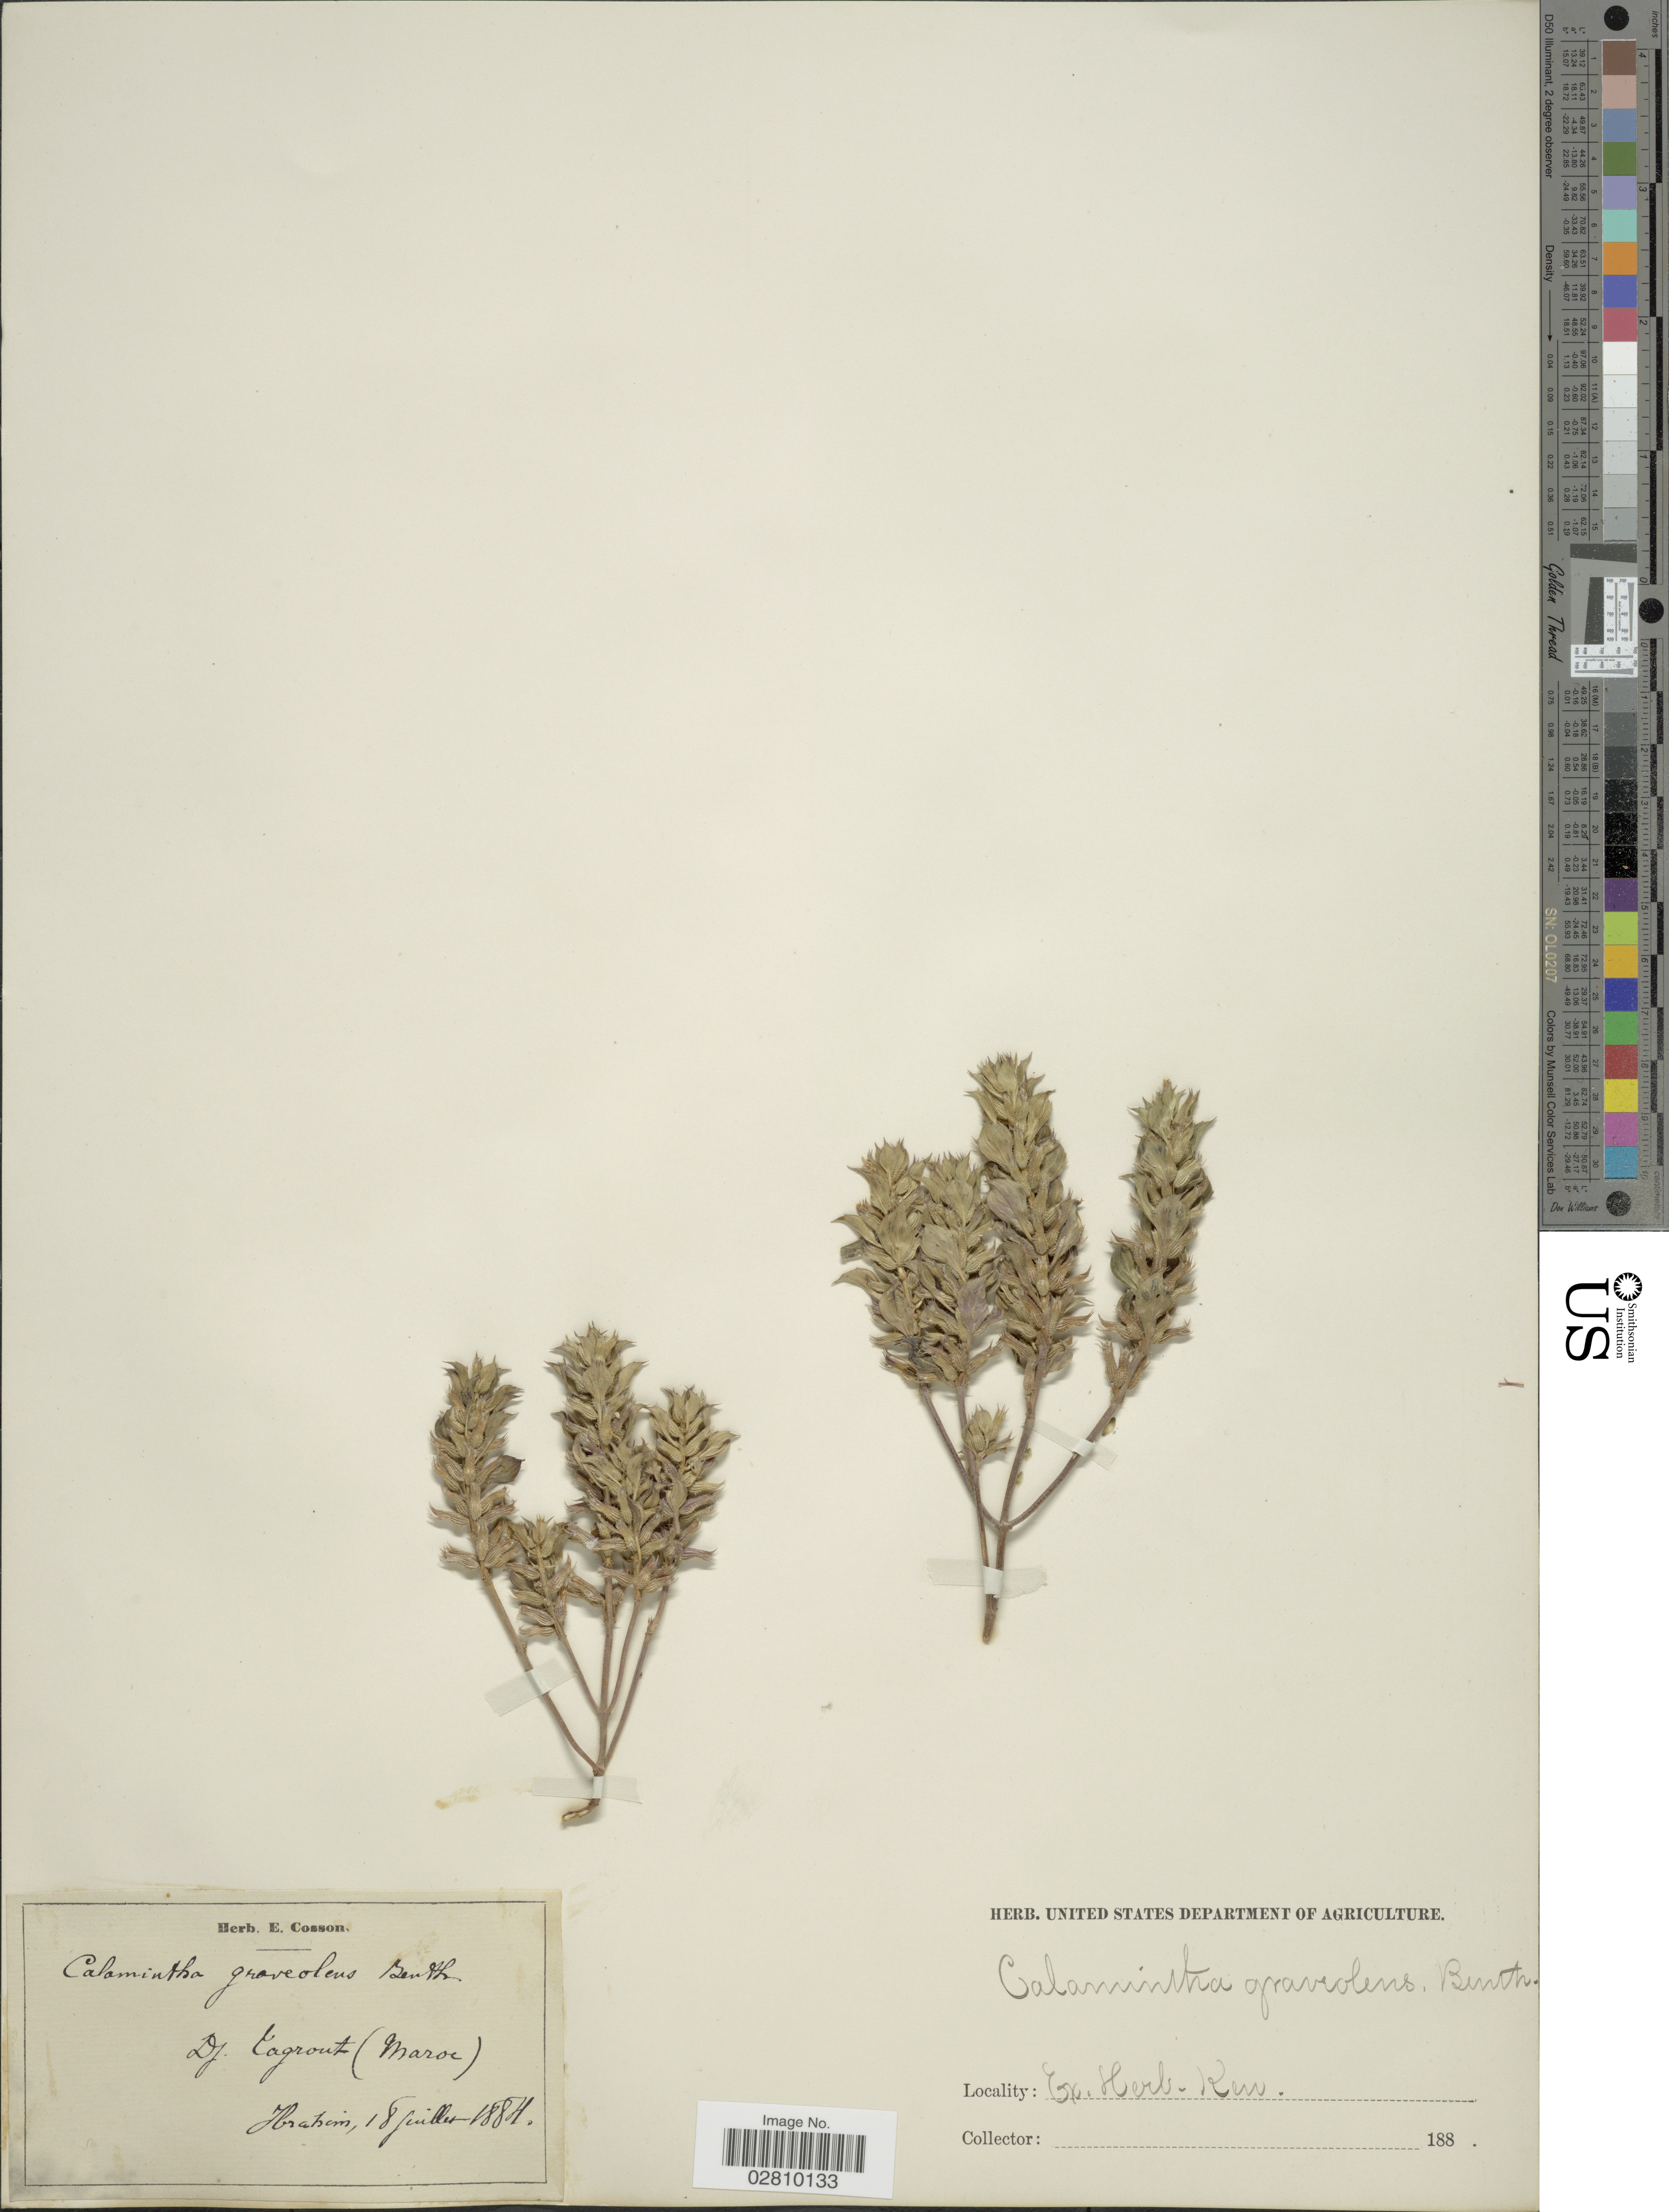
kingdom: Plantae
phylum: Tracheophyta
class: Magnoliopsida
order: Lamiales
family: Lamiaceae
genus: Calamintha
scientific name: Calamintha graveolens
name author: (M. Bieb.) Benth.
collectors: ex herb. U. S. Department of Agriculture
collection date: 1884-07-18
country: Morocco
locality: Dj. Tagrout. (Maroc), Ibrahim.